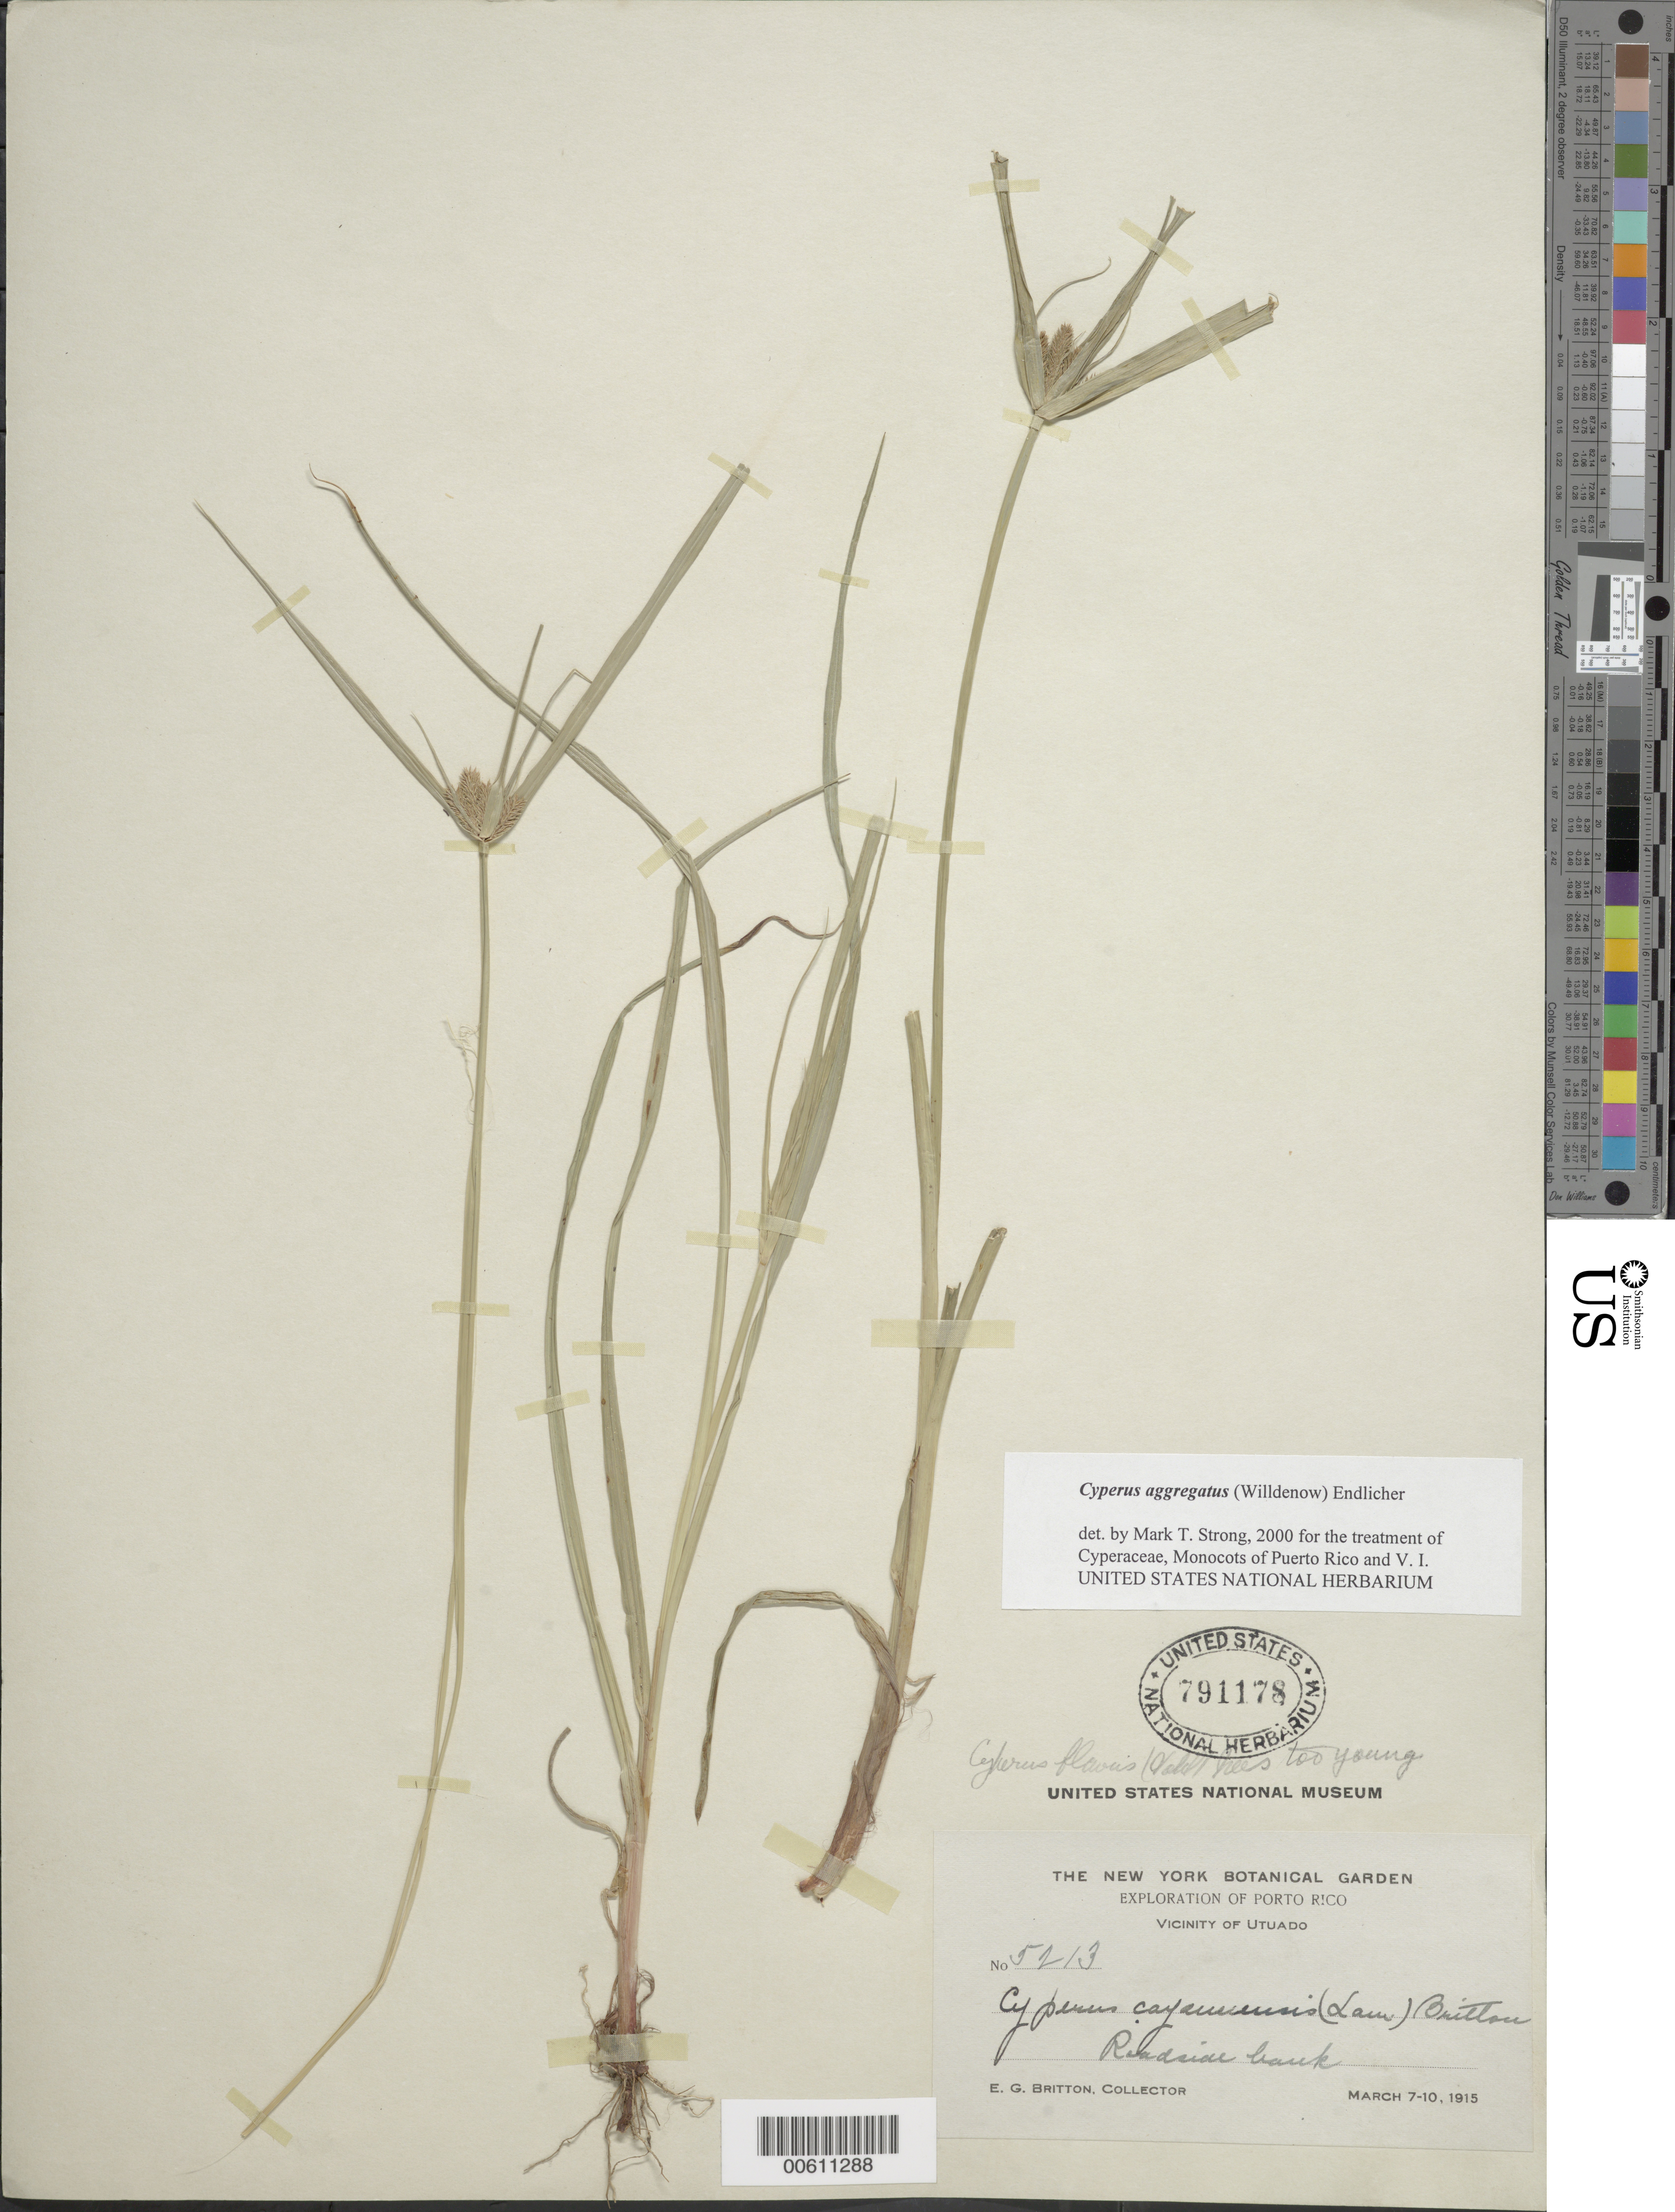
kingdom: Plantae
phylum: Tracheophyta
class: Liliopsida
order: Poales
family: Cyperaceae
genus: Cyperus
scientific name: Cyperus aggregatus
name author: (Willd.) Endl.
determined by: Strong, M. T., (US), Smithsonian Institution - National Museum of Natural History (UNITED STATES)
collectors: E. G. Britton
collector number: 5213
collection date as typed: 07 Mar 1915 to 10 Mar 1915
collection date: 1915-03-07/1915-03-10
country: Puerto Rico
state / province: Utuado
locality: Vicinity of Utuado.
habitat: Roadside bank.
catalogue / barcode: US 791178